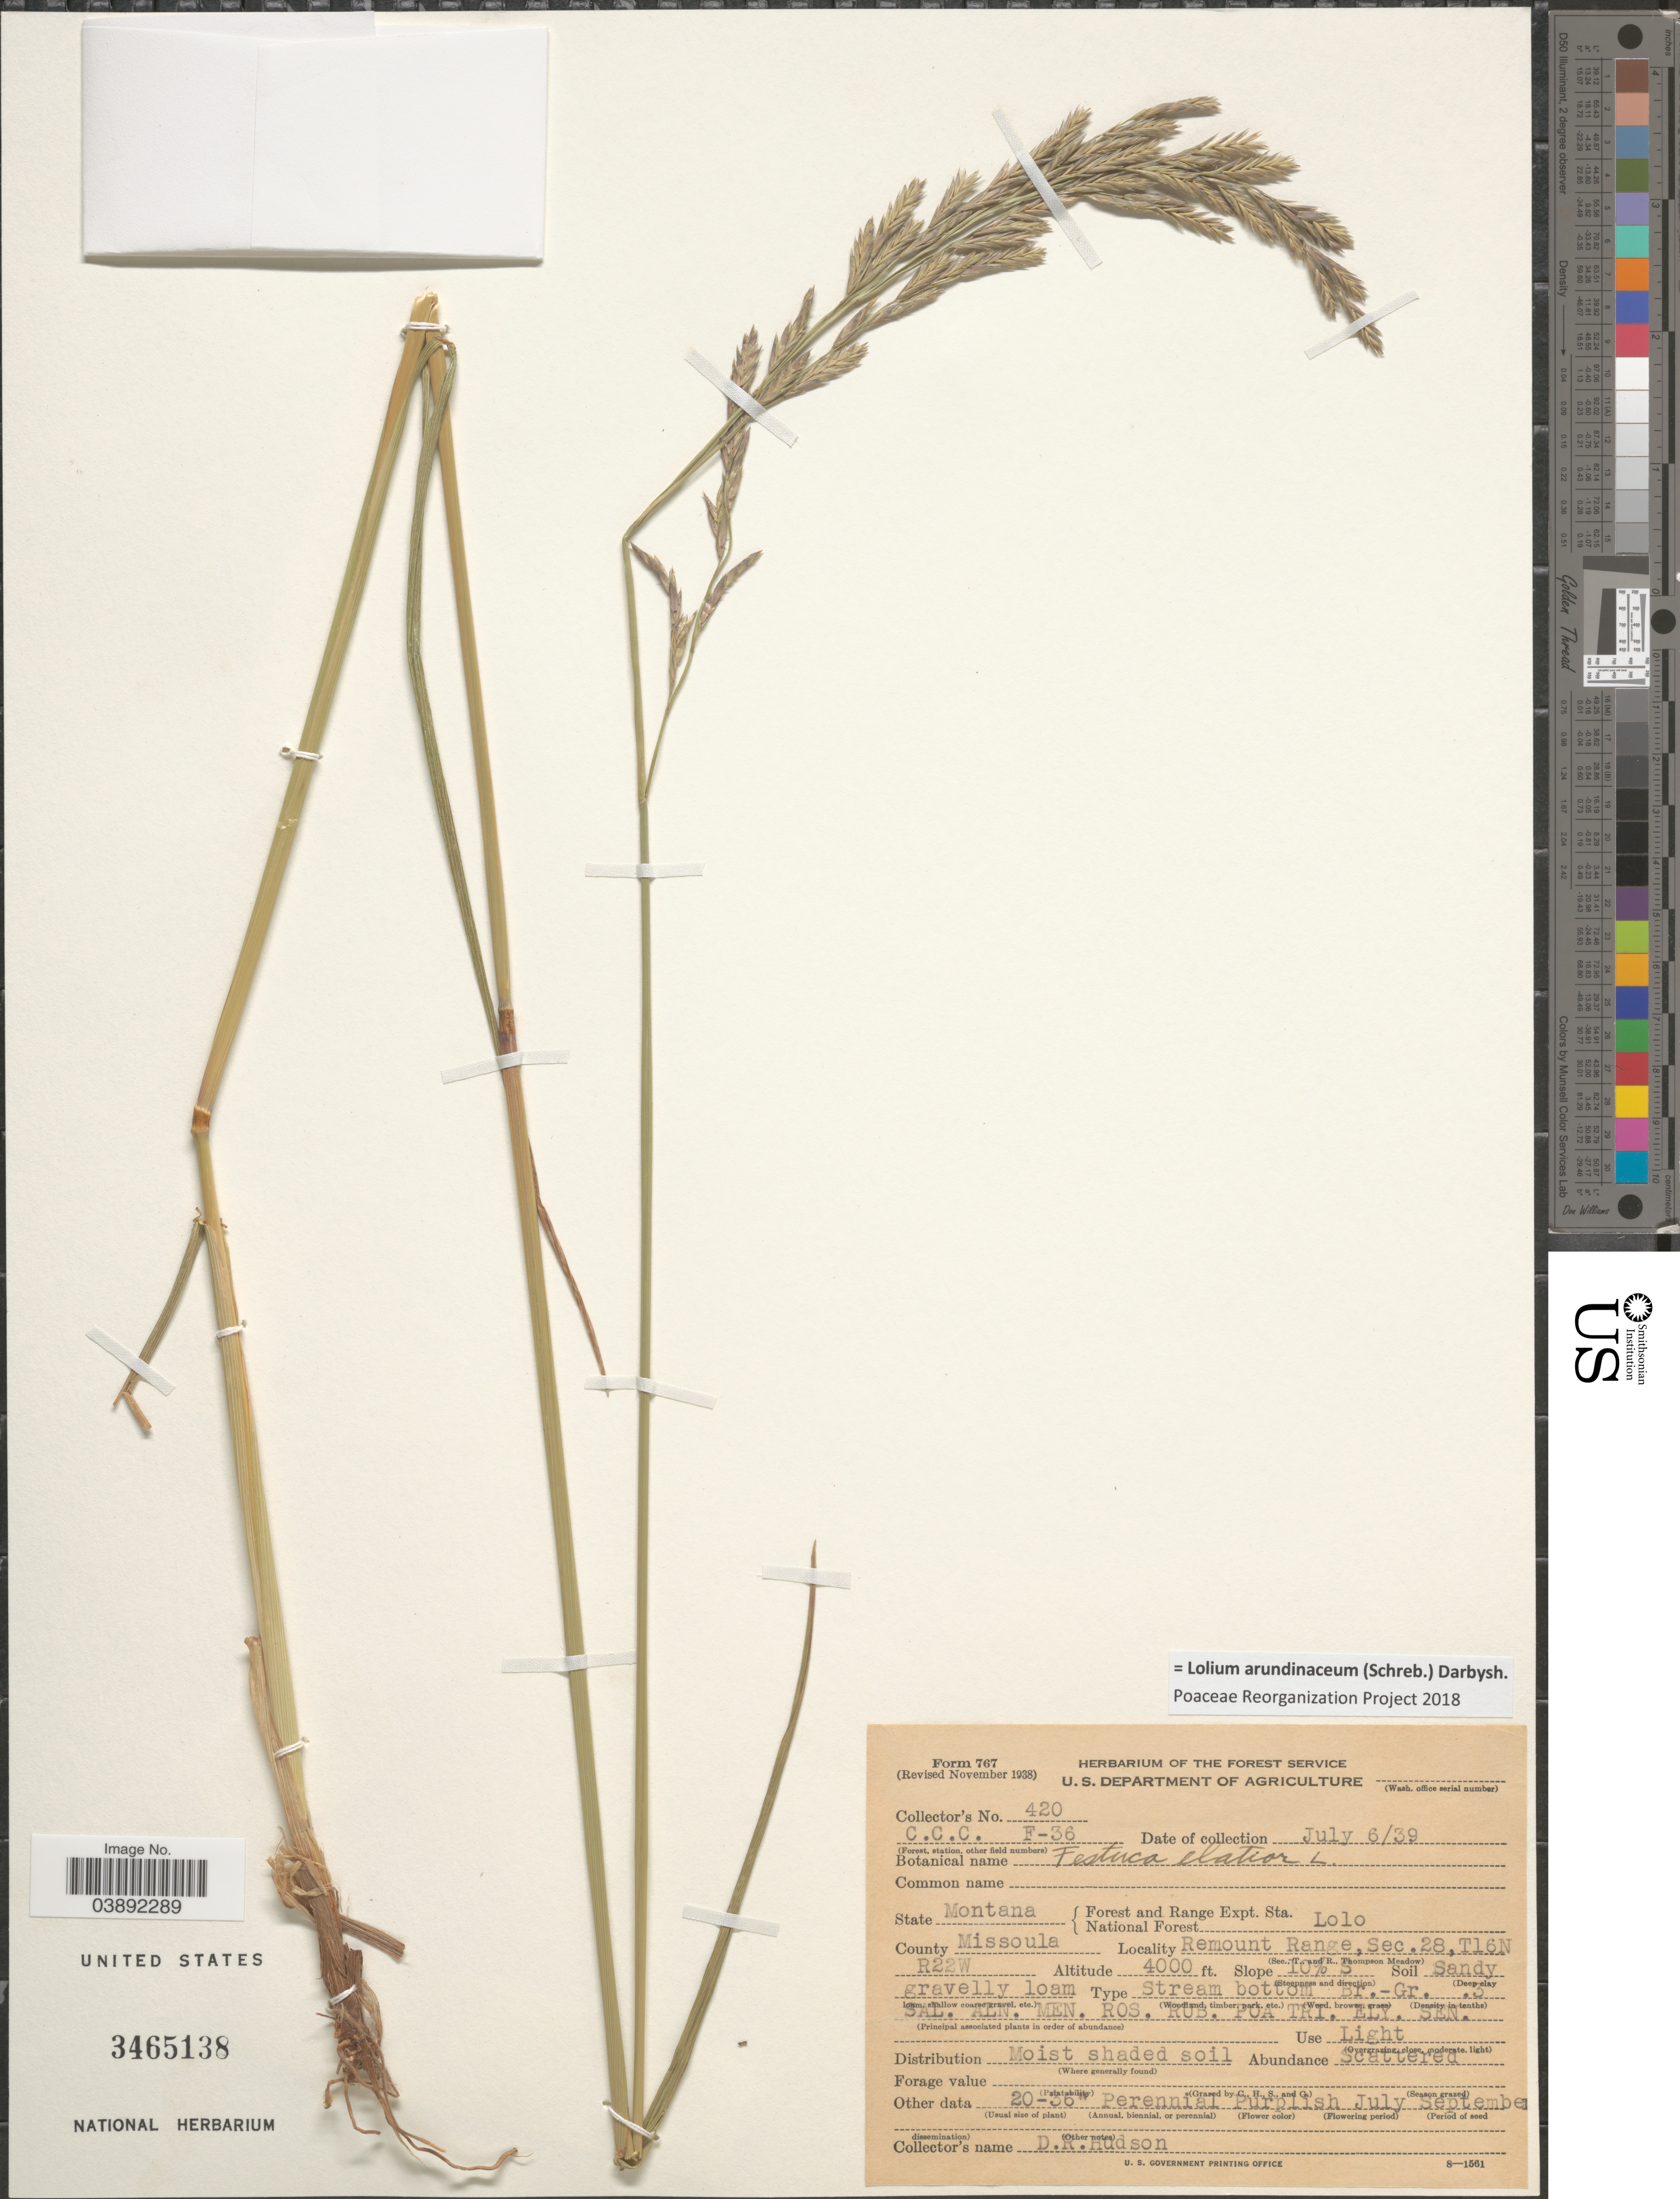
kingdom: Plantae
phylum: Tracheophyta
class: Liliopsida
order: Poales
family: Poaceae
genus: Lolium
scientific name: Lolium arundinaceum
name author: (Schreb.) Darbysh.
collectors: D. Hudson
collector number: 420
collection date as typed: Transcribed d/m/y: 6/7/39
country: United States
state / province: Montana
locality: Forest, Station: C.C.C. F-36. [unsure placement] Forest and Range Expt. Sta. National Forest Lolo. County Missoula. Remount Range, Sec. 28, T16N R22W. Slope 10% S.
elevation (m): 1219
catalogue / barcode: US 3465138